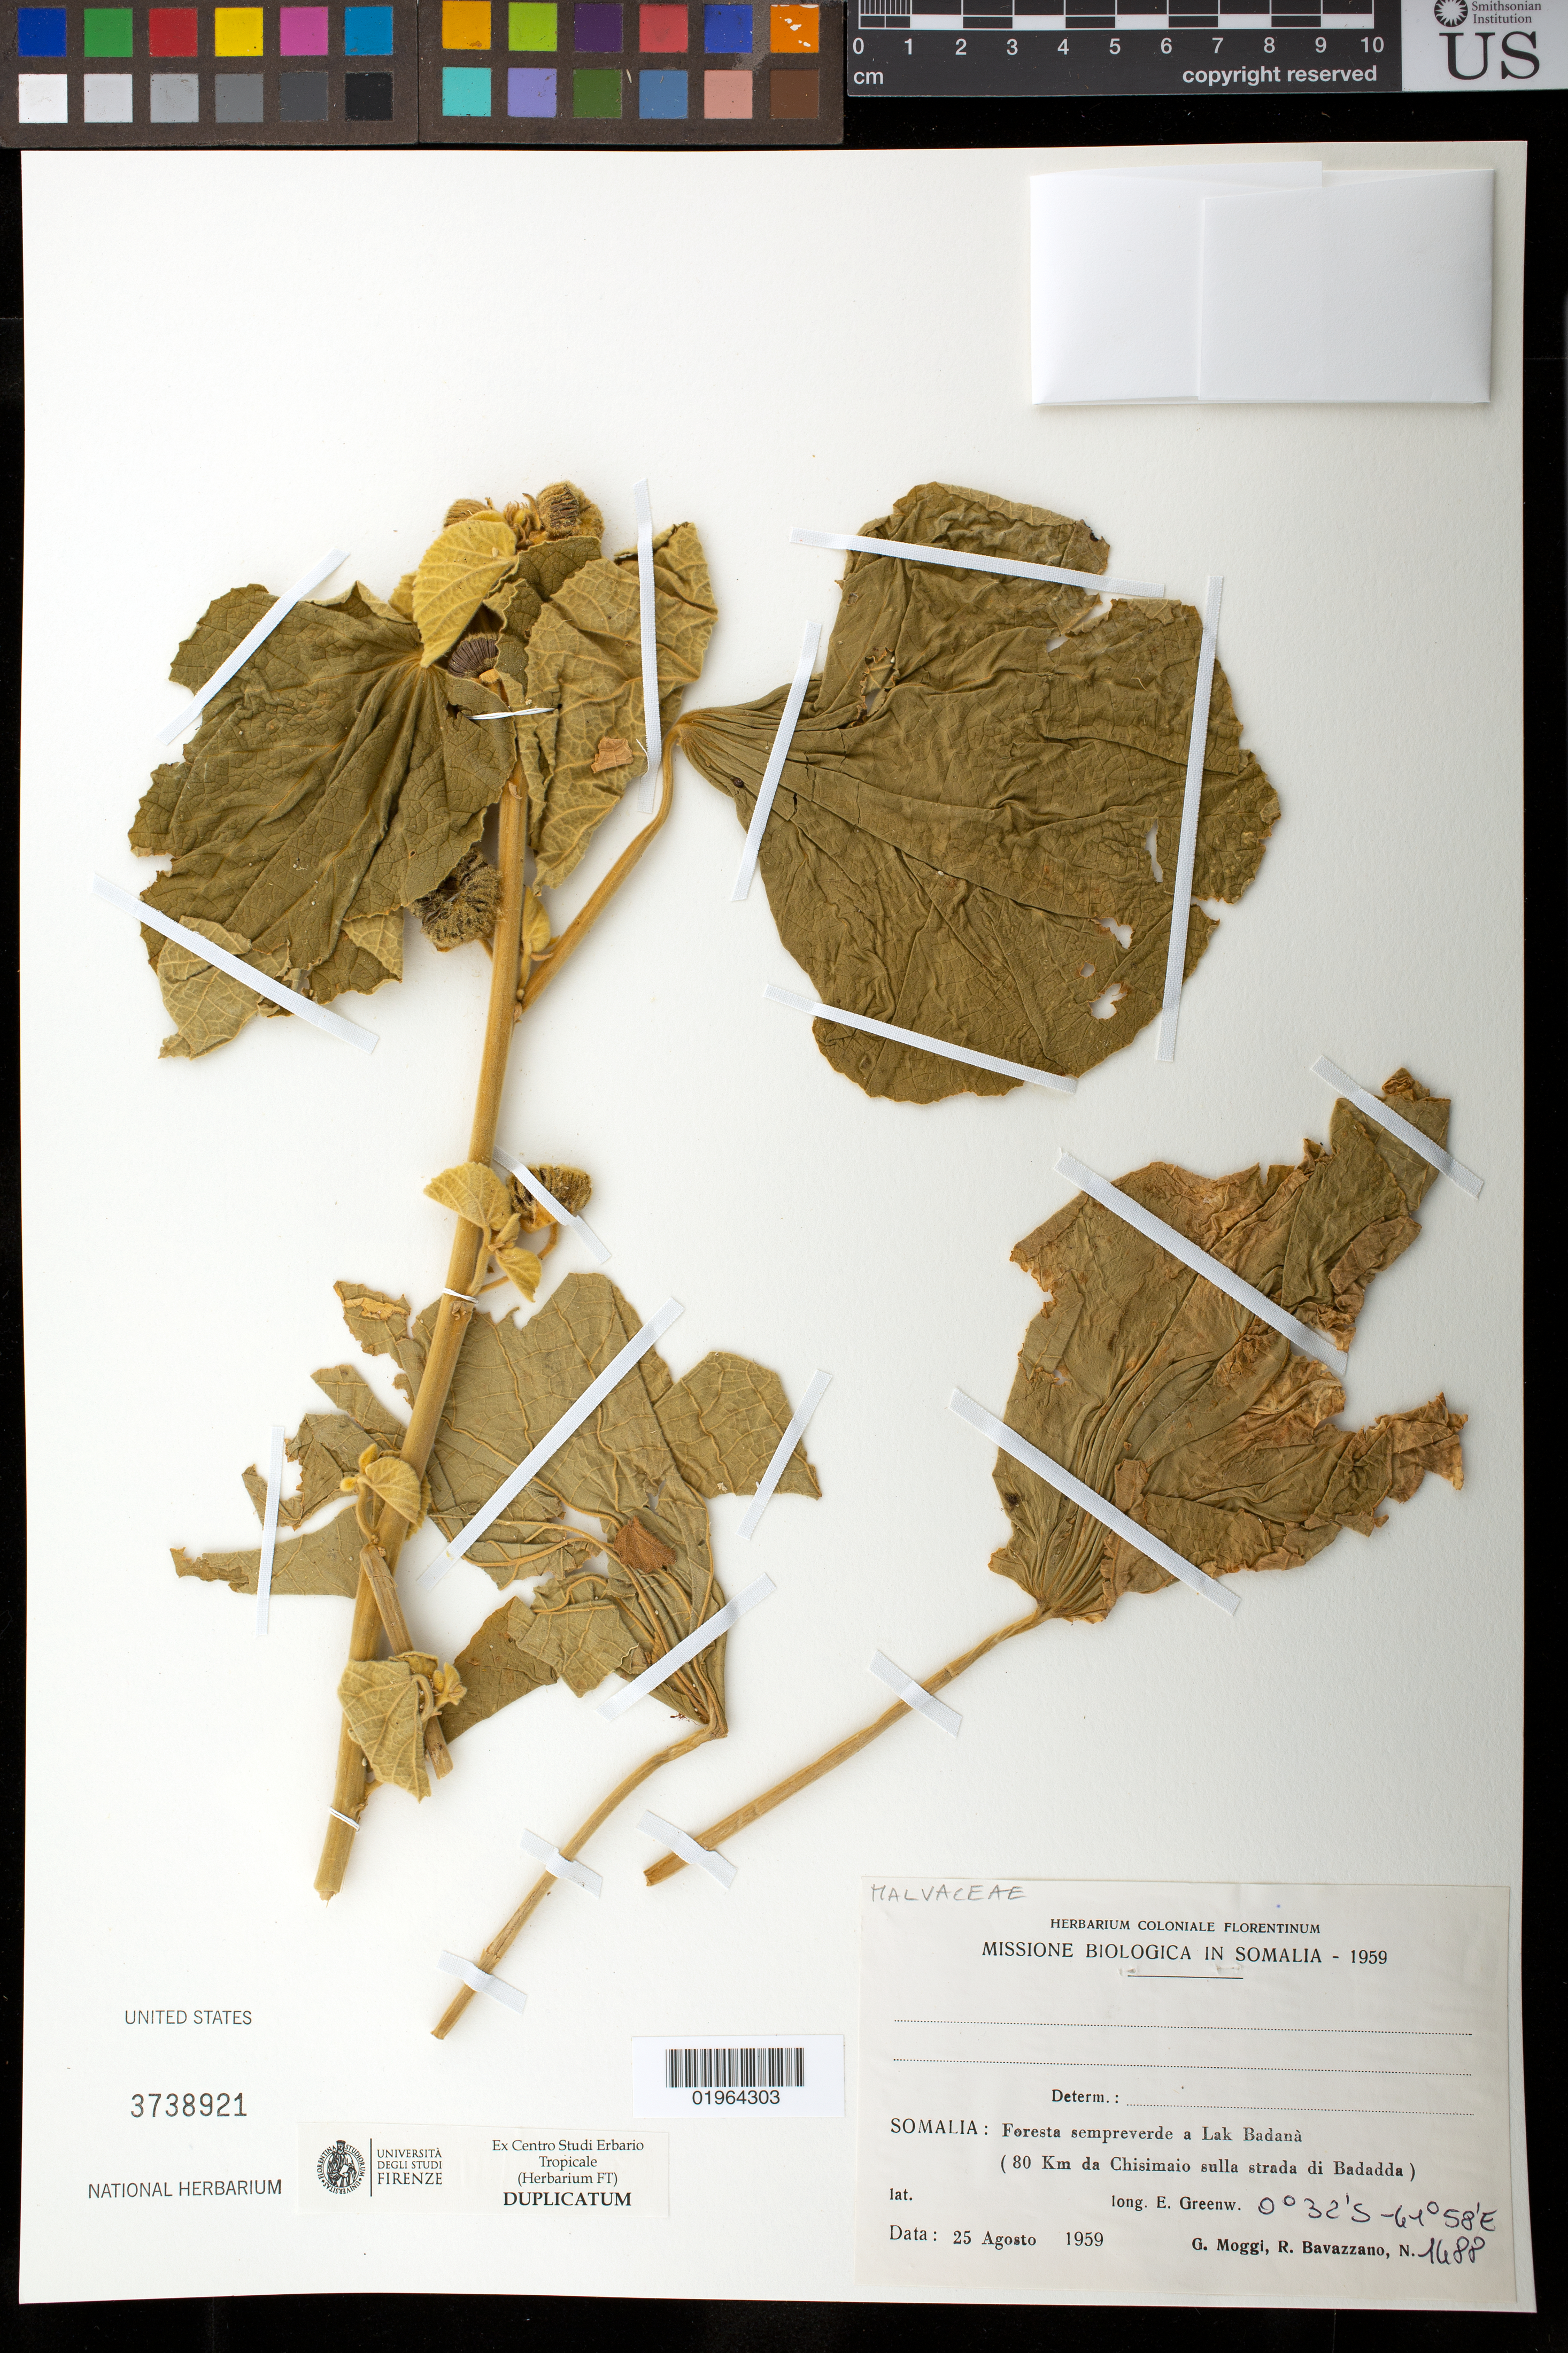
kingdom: Plantae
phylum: Tracheophyta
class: Magnoliopsida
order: Malvales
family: Malvaceae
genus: Abutilon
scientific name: Abutilon sp.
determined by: Dorr, Laurence J., Curator (BOT), Smithsonian Institution - National Museum of Natural History (UNITED STATES)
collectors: G. Moggi & N. Bavazzano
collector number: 1688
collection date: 1959-08-25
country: Somalia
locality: Foresta sempreverde a Lak Badana (80 km da Chisimaio sulla strada di Badadda)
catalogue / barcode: US 3738921